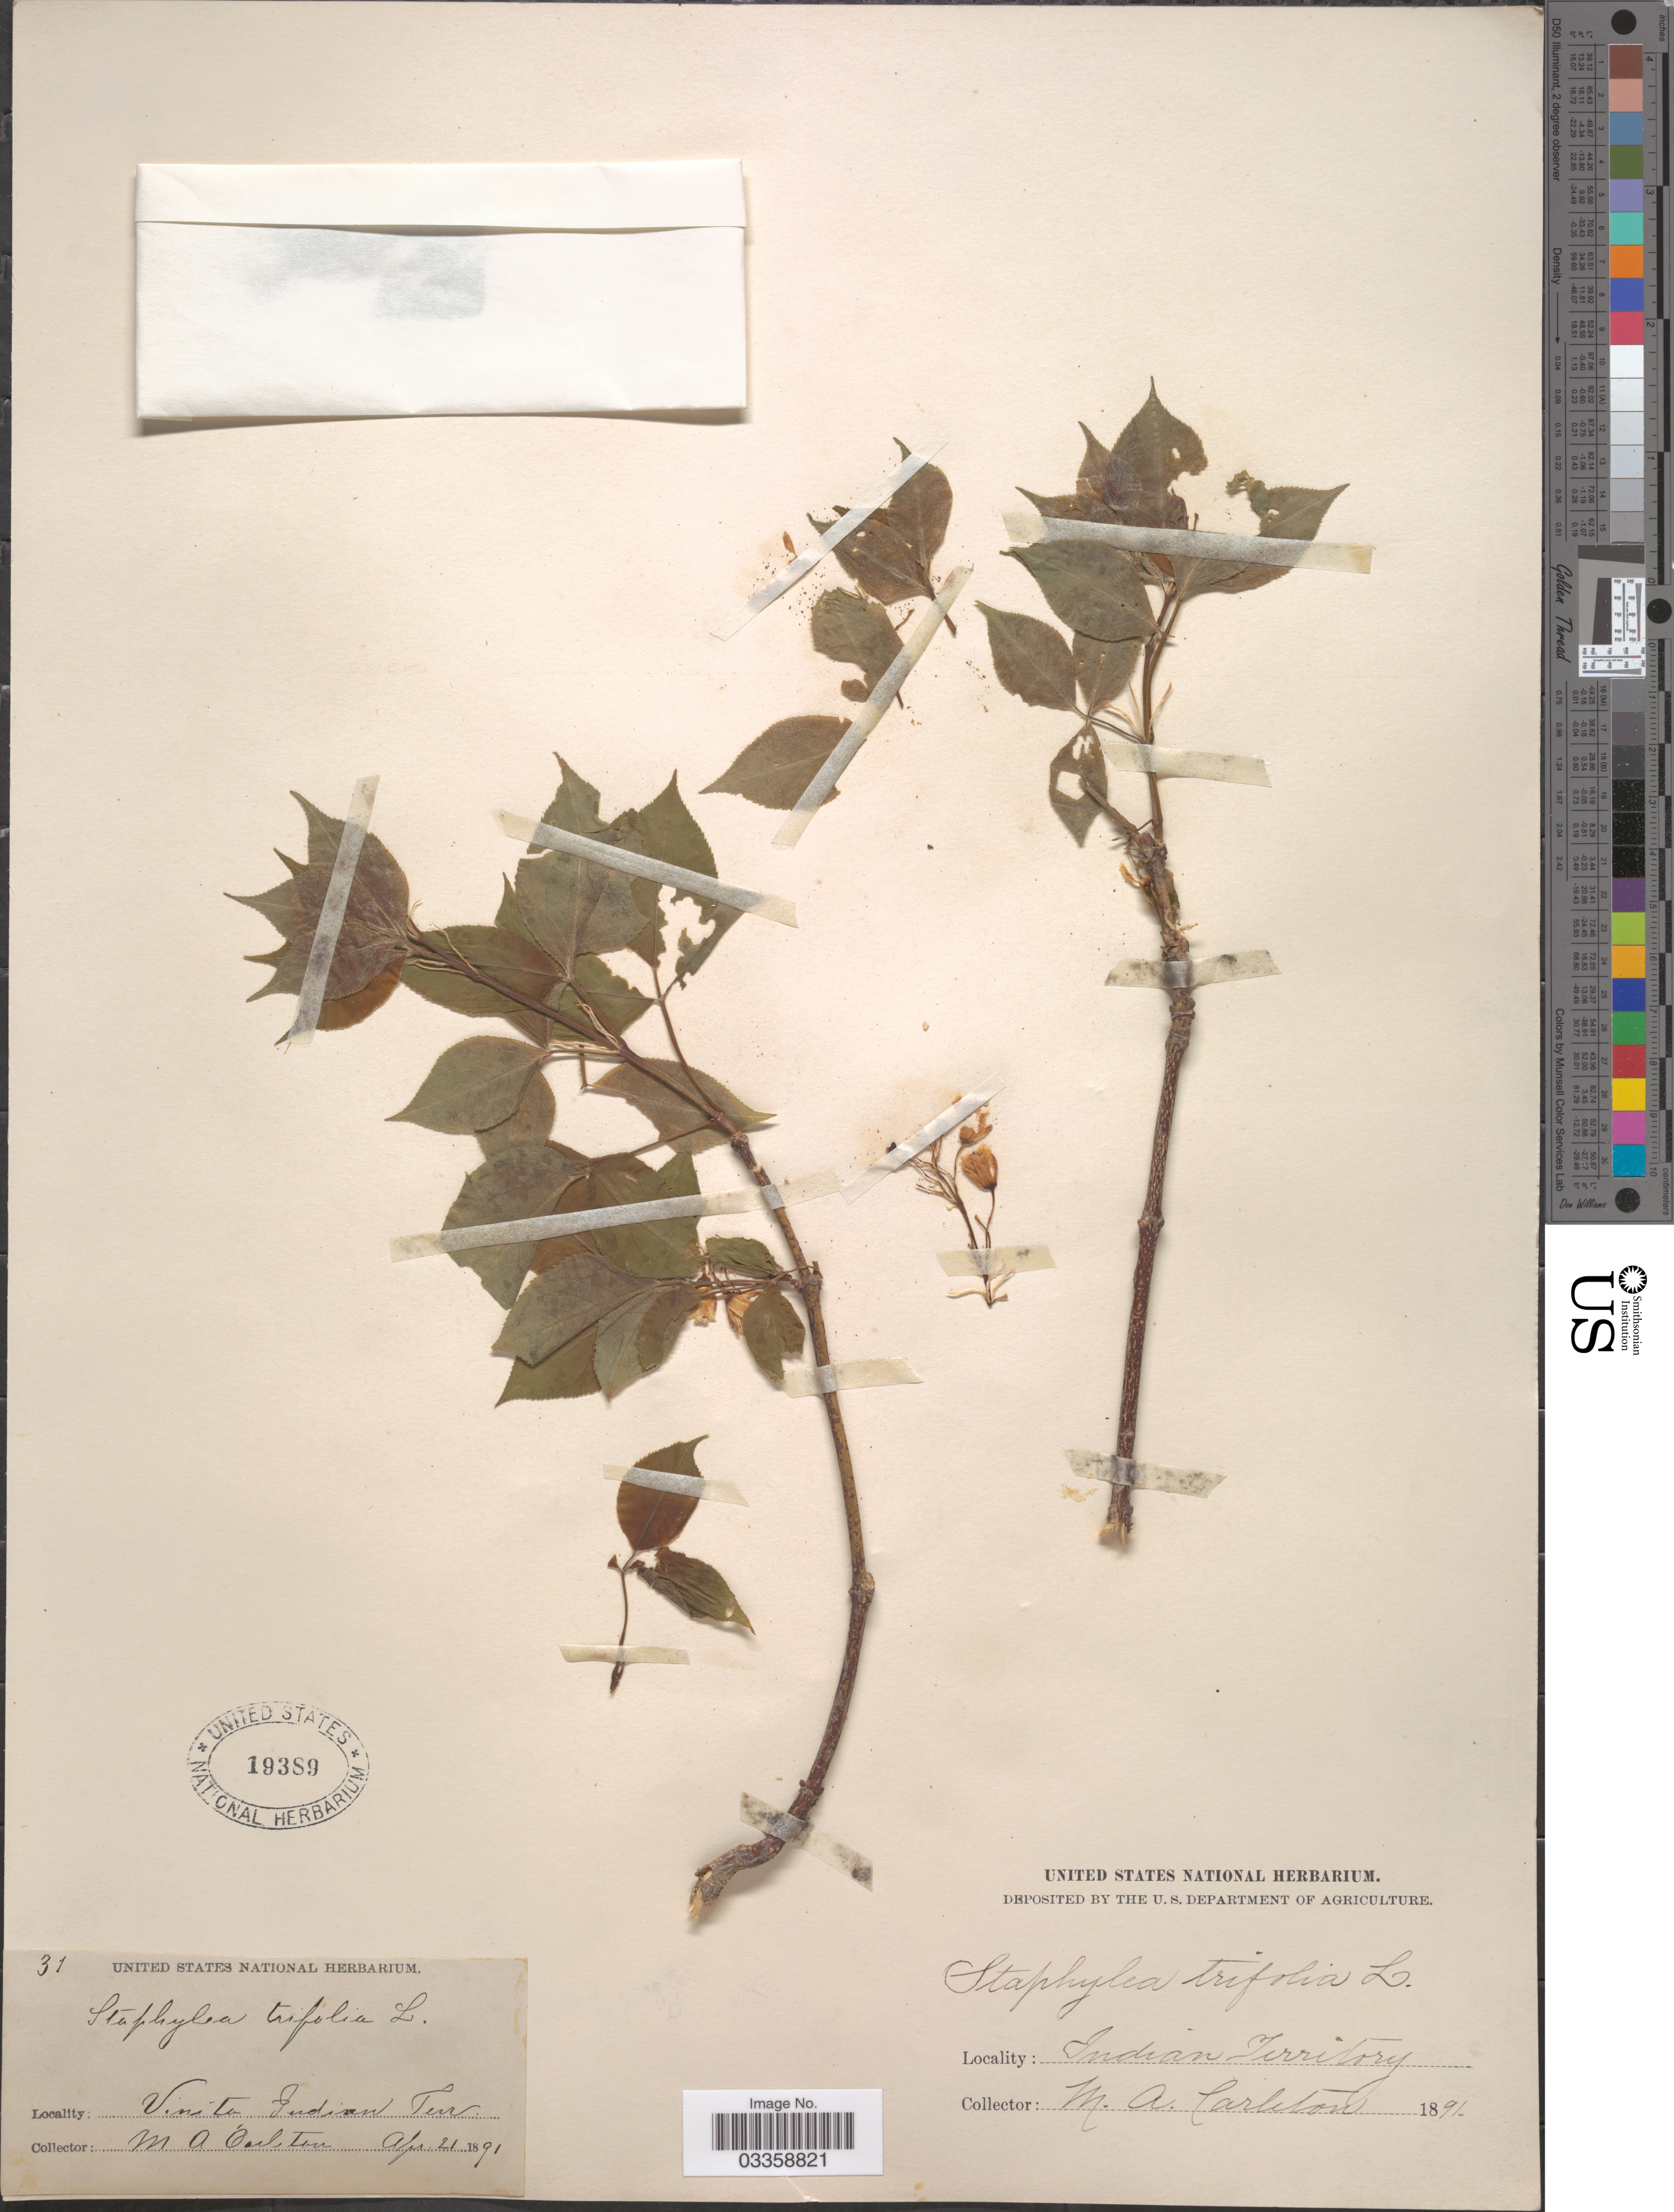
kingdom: Plantae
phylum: Tracheophyta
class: Magnoliopsida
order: Crossosomatales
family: Staphyleaceae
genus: Staphylea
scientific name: Staphylea trifolia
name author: L.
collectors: M. A. Carleton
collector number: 31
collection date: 1891-04-21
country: United States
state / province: Oklahoma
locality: Vinita Indian Territory.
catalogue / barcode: US 19389